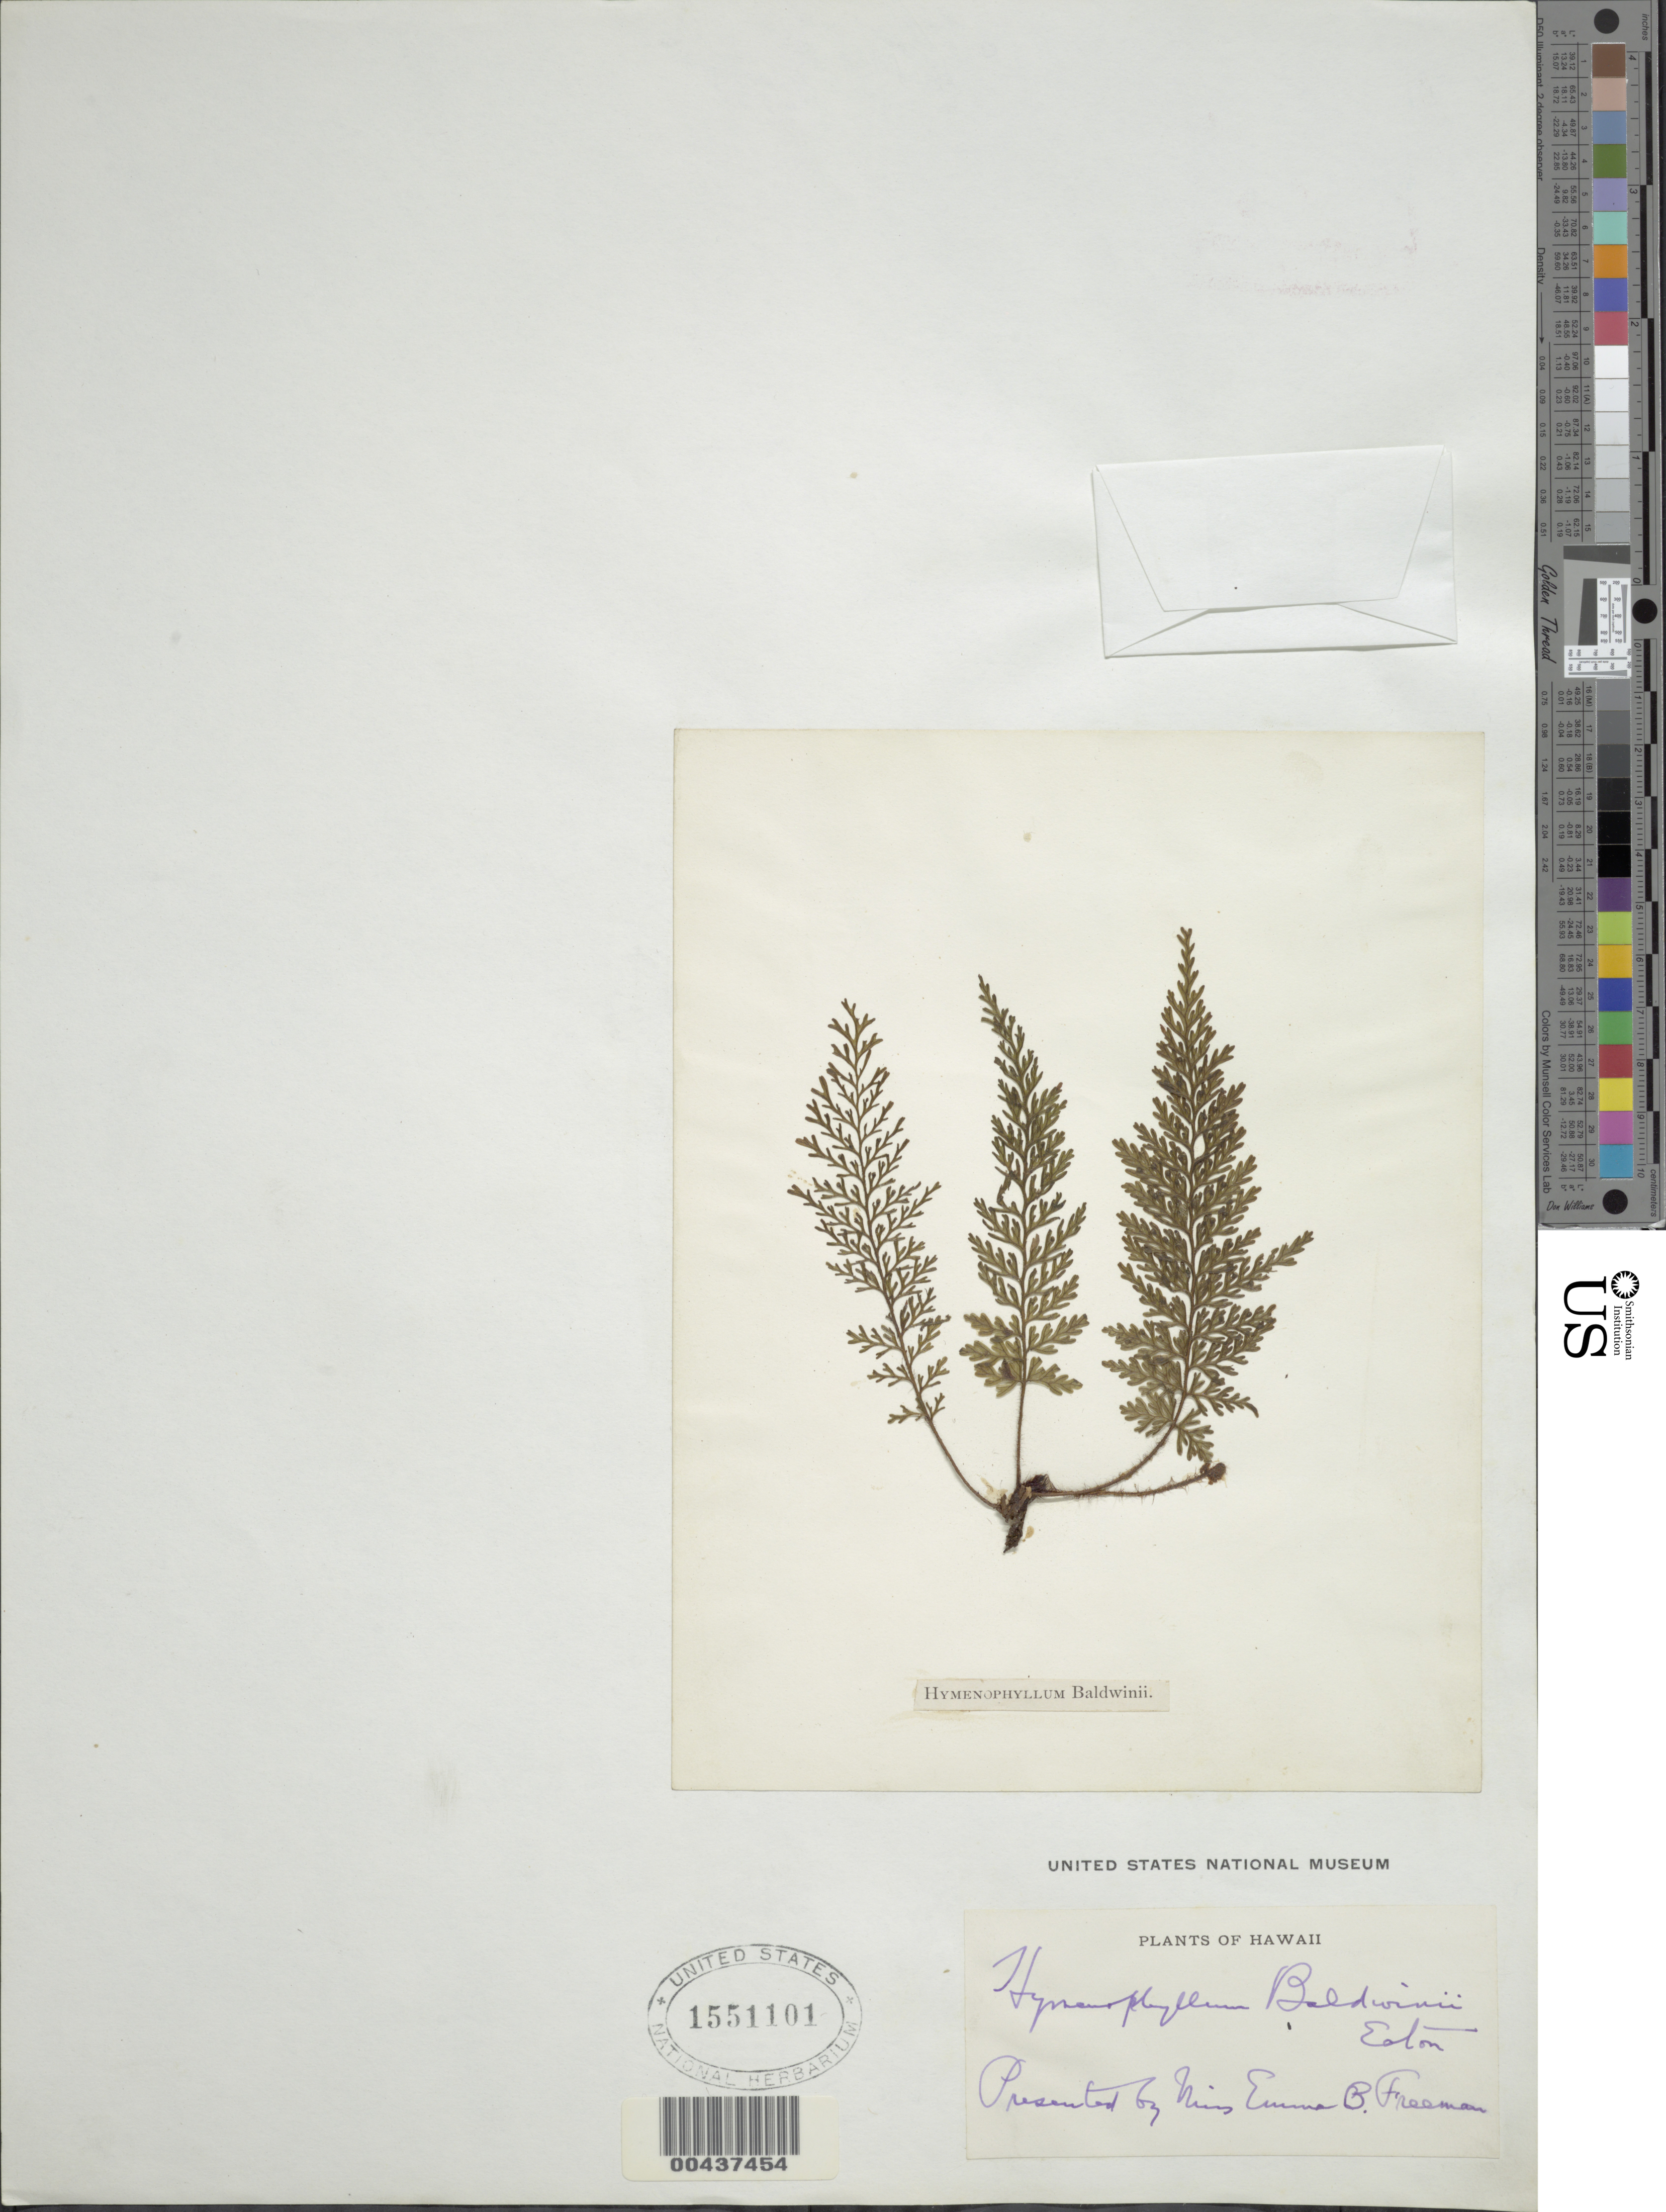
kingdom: Plantae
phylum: Tracheophyta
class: Polypodiopsida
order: Hymenophyllales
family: Hymenophyllaceae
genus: Callistopteris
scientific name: Callistopteris baldwinii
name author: (D.C. Eaton) Copel.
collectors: W. Hillebrand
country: United States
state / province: Hawaii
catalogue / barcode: US 1551101